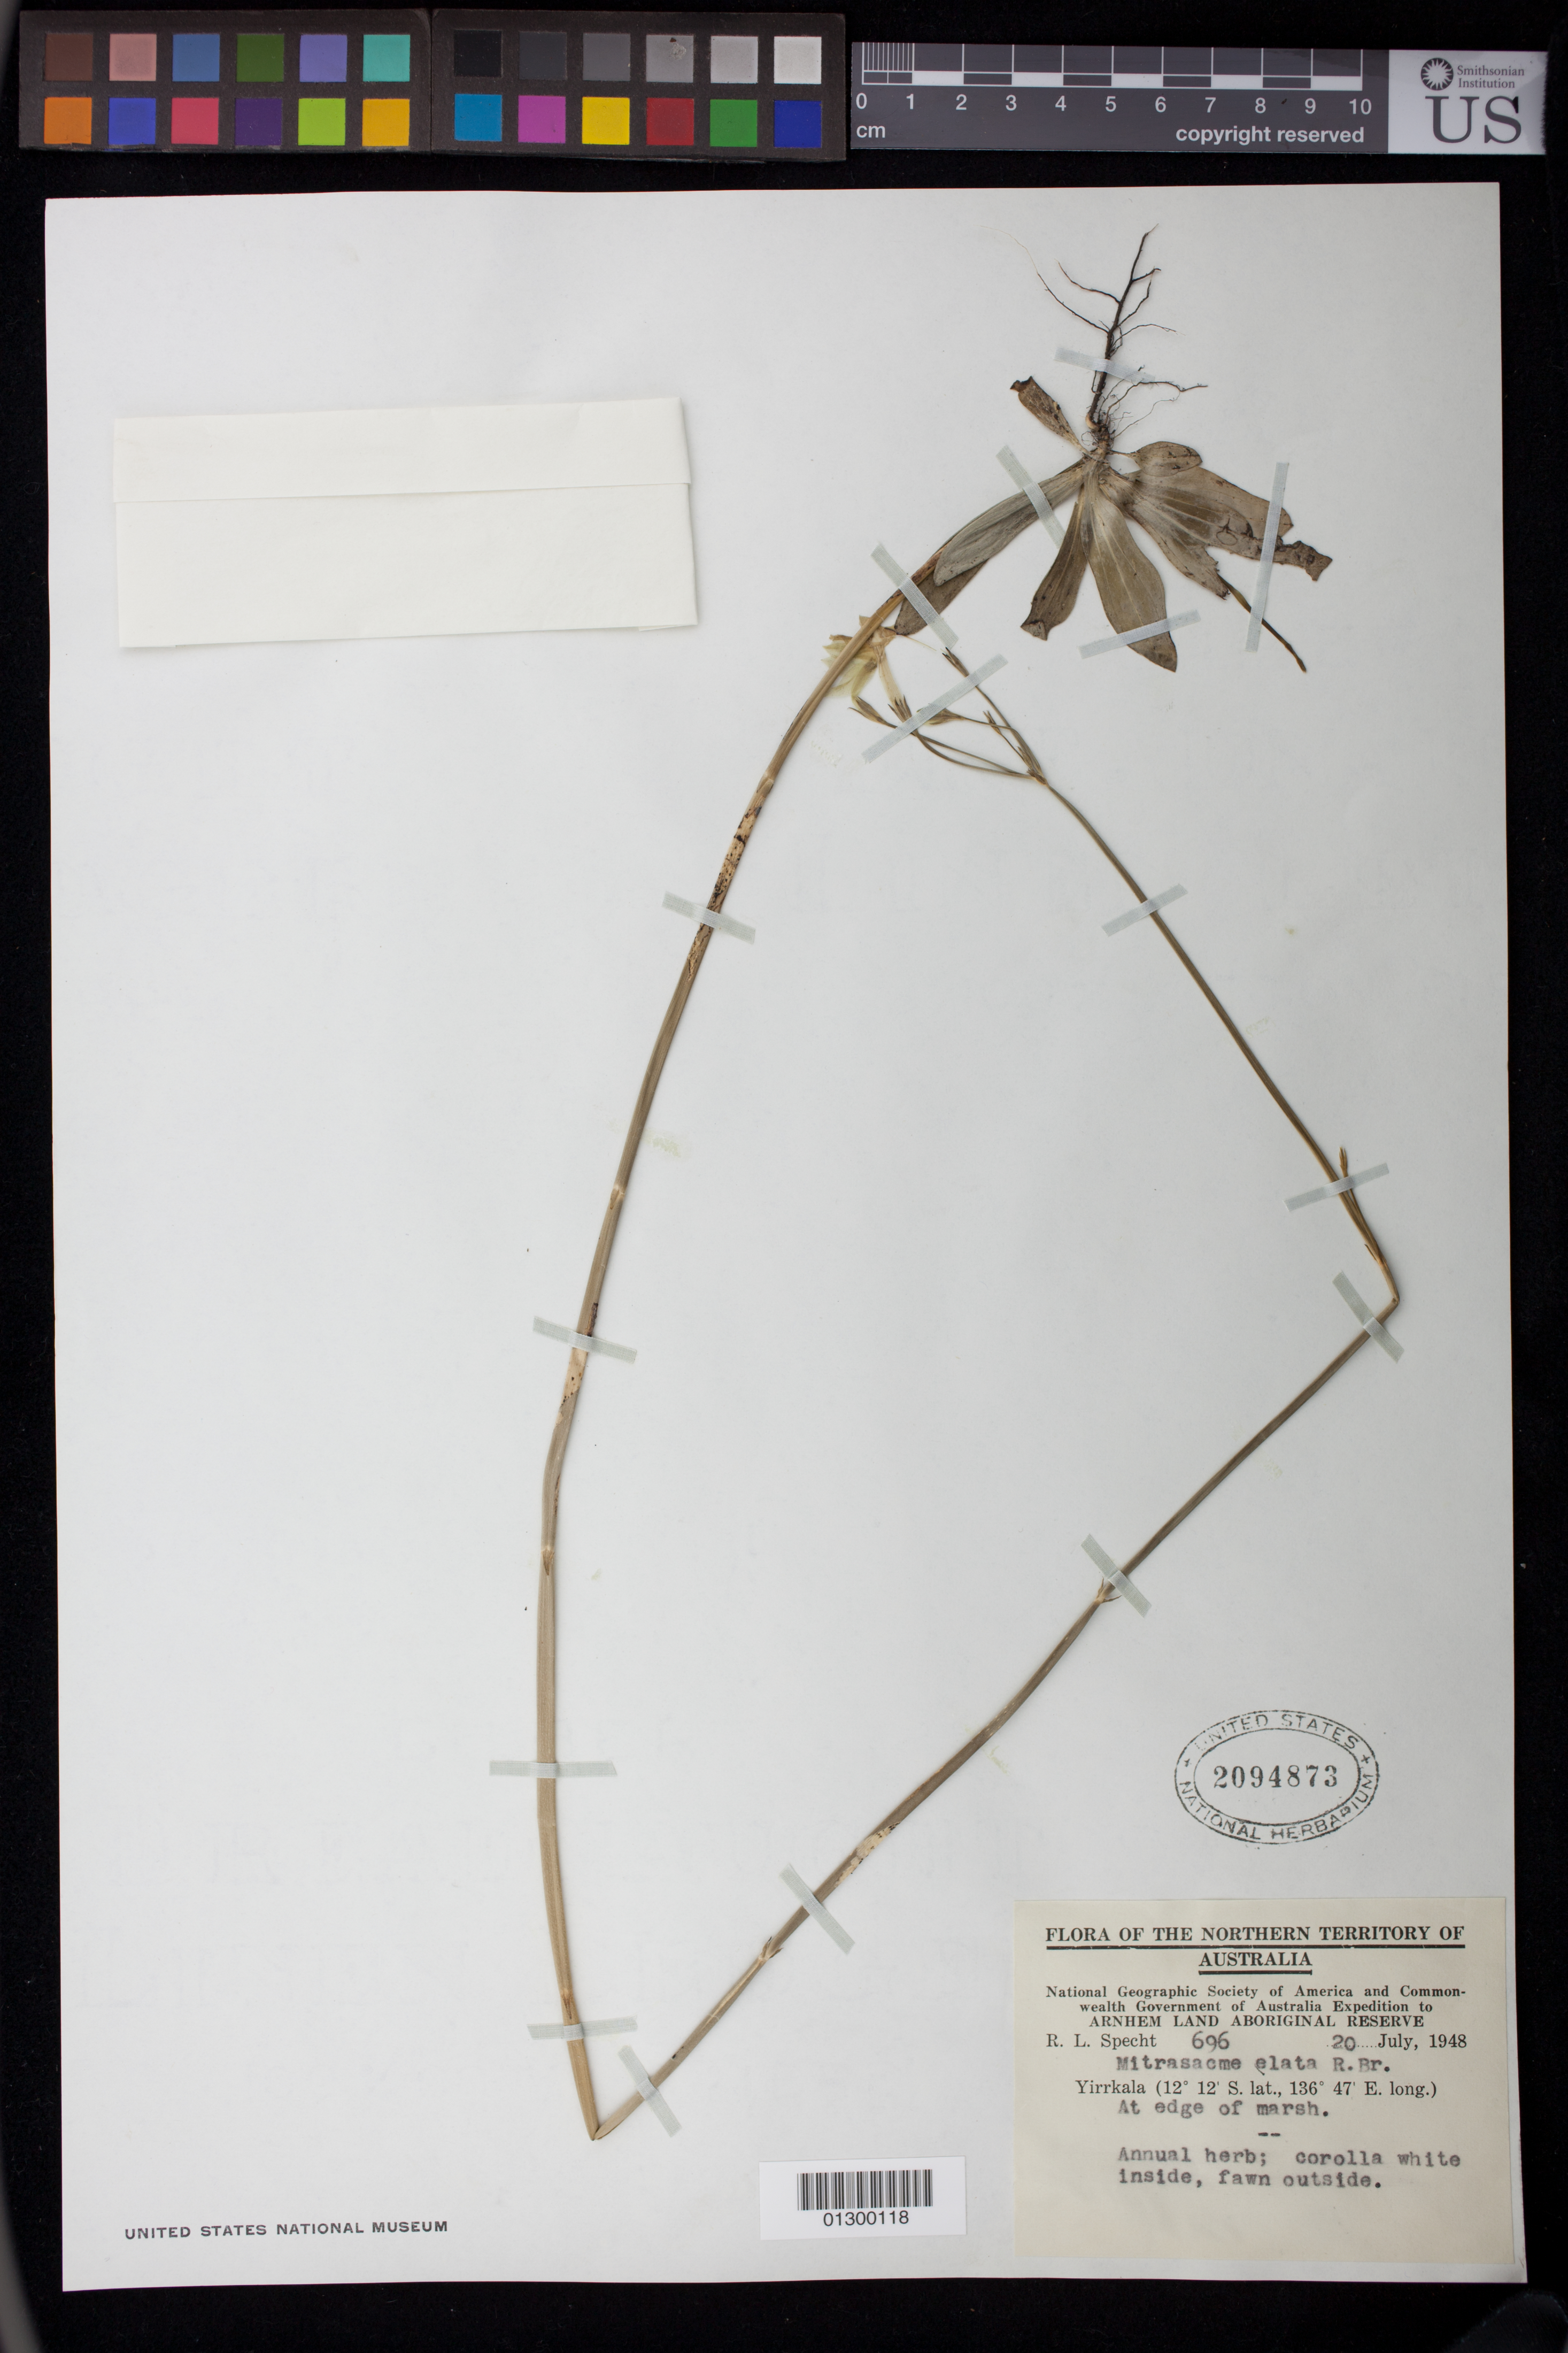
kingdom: Plantae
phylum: Tracheophyta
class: Magnoliopsida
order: Gentianales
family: Loganiaceae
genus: Mitrasacme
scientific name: Mitrasacme elata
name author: R. Br.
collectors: R. L. Specht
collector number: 696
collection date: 1948-07-20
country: Australia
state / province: Northern Territory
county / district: East Arnhem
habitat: At edge of marsh.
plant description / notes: Annual herb; corolla white inside, fawn outside.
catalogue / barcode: US 2094873